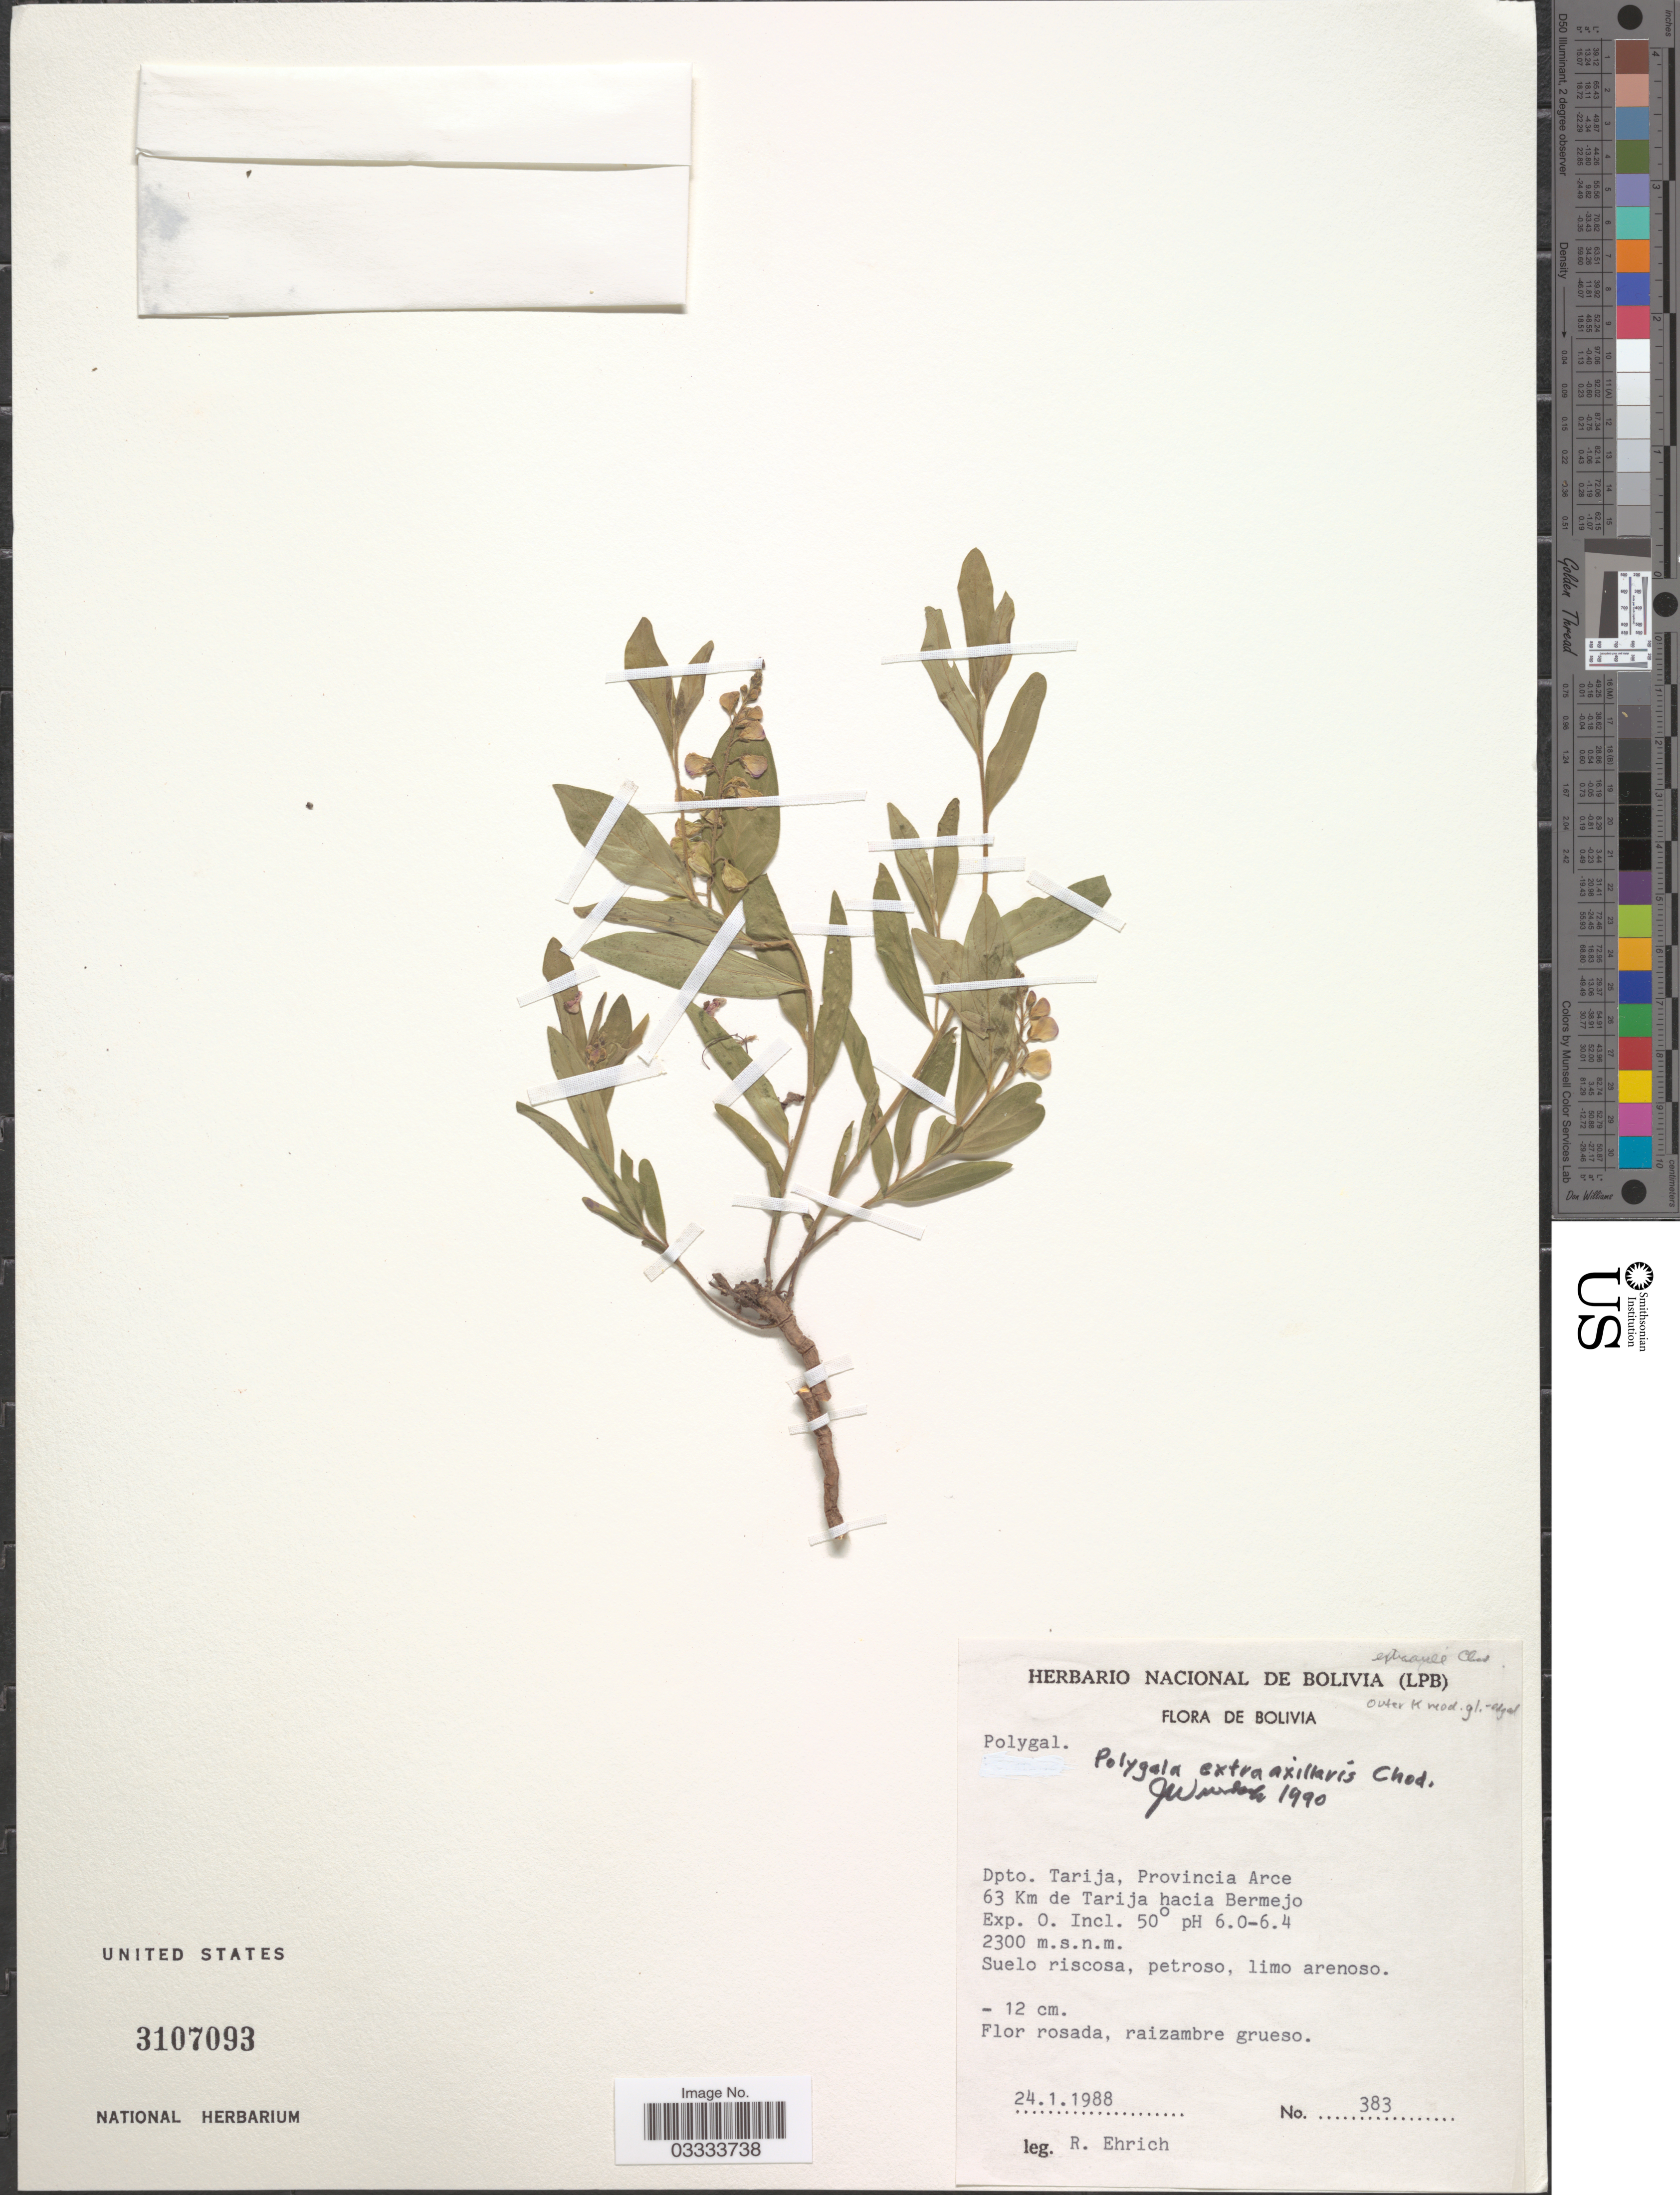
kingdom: Plantae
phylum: Tracheophyta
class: Magnoliopsida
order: Fabales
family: Polygalaceae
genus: Asemeia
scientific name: Asemeia extraaxillaris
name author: (Chodat) J.F.B. Pastore & J.R. Abbott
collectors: R. Ehrich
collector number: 383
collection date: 1988-01-24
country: Bolivia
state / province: Tarija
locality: Dpto. Tarija, Provincia Arce 63 Km de Tarija hacia Bermejo Exp. 0. Incl. 50 ̊ pH 6.0-6.4.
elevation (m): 2300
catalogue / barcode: US 3107093